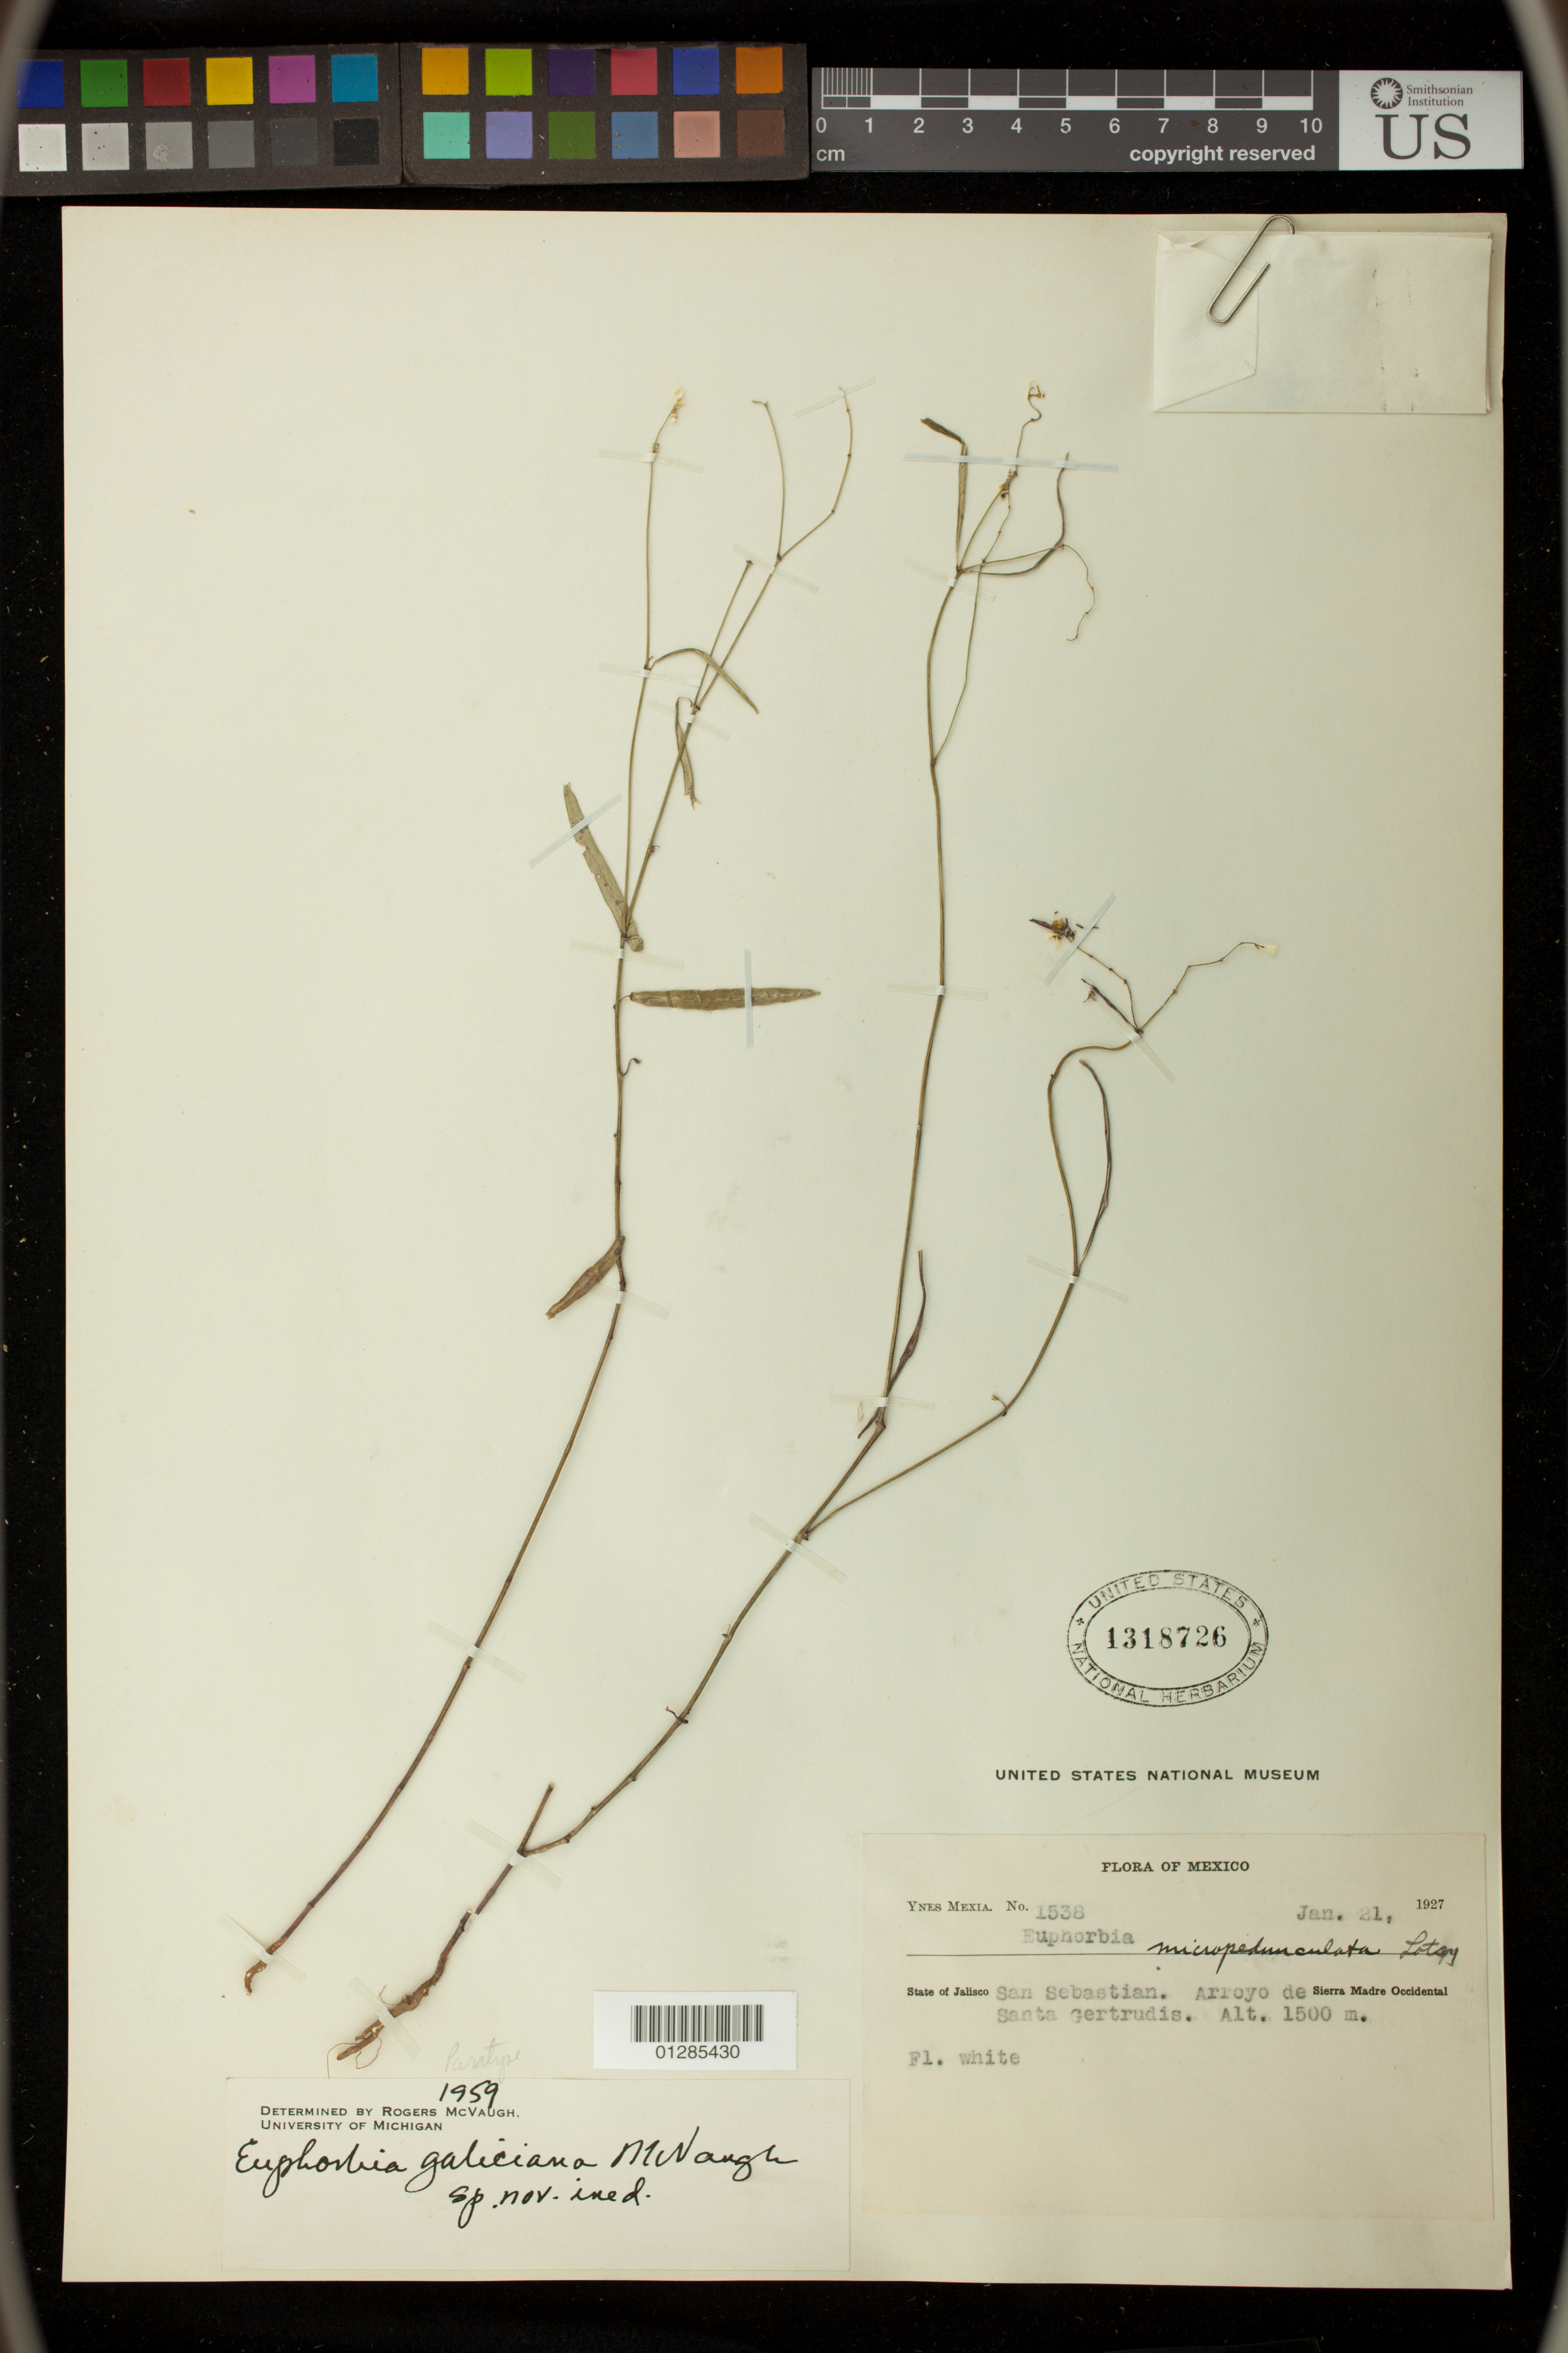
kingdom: Plantae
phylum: Tracheophyta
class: Magnoliopsida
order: Malpighiales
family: Euphorbiaceae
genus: Euphorbia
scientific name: Euphorbia graminea var. novogaliciana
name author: McVaugh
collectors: Y. Mexia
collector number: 1538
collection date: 1927-01-21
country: Mexico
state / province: Baja California Sur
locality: San Sebastian. Arroyo de Santa Gertrudis.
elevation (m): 1500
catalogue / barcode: US 1318726